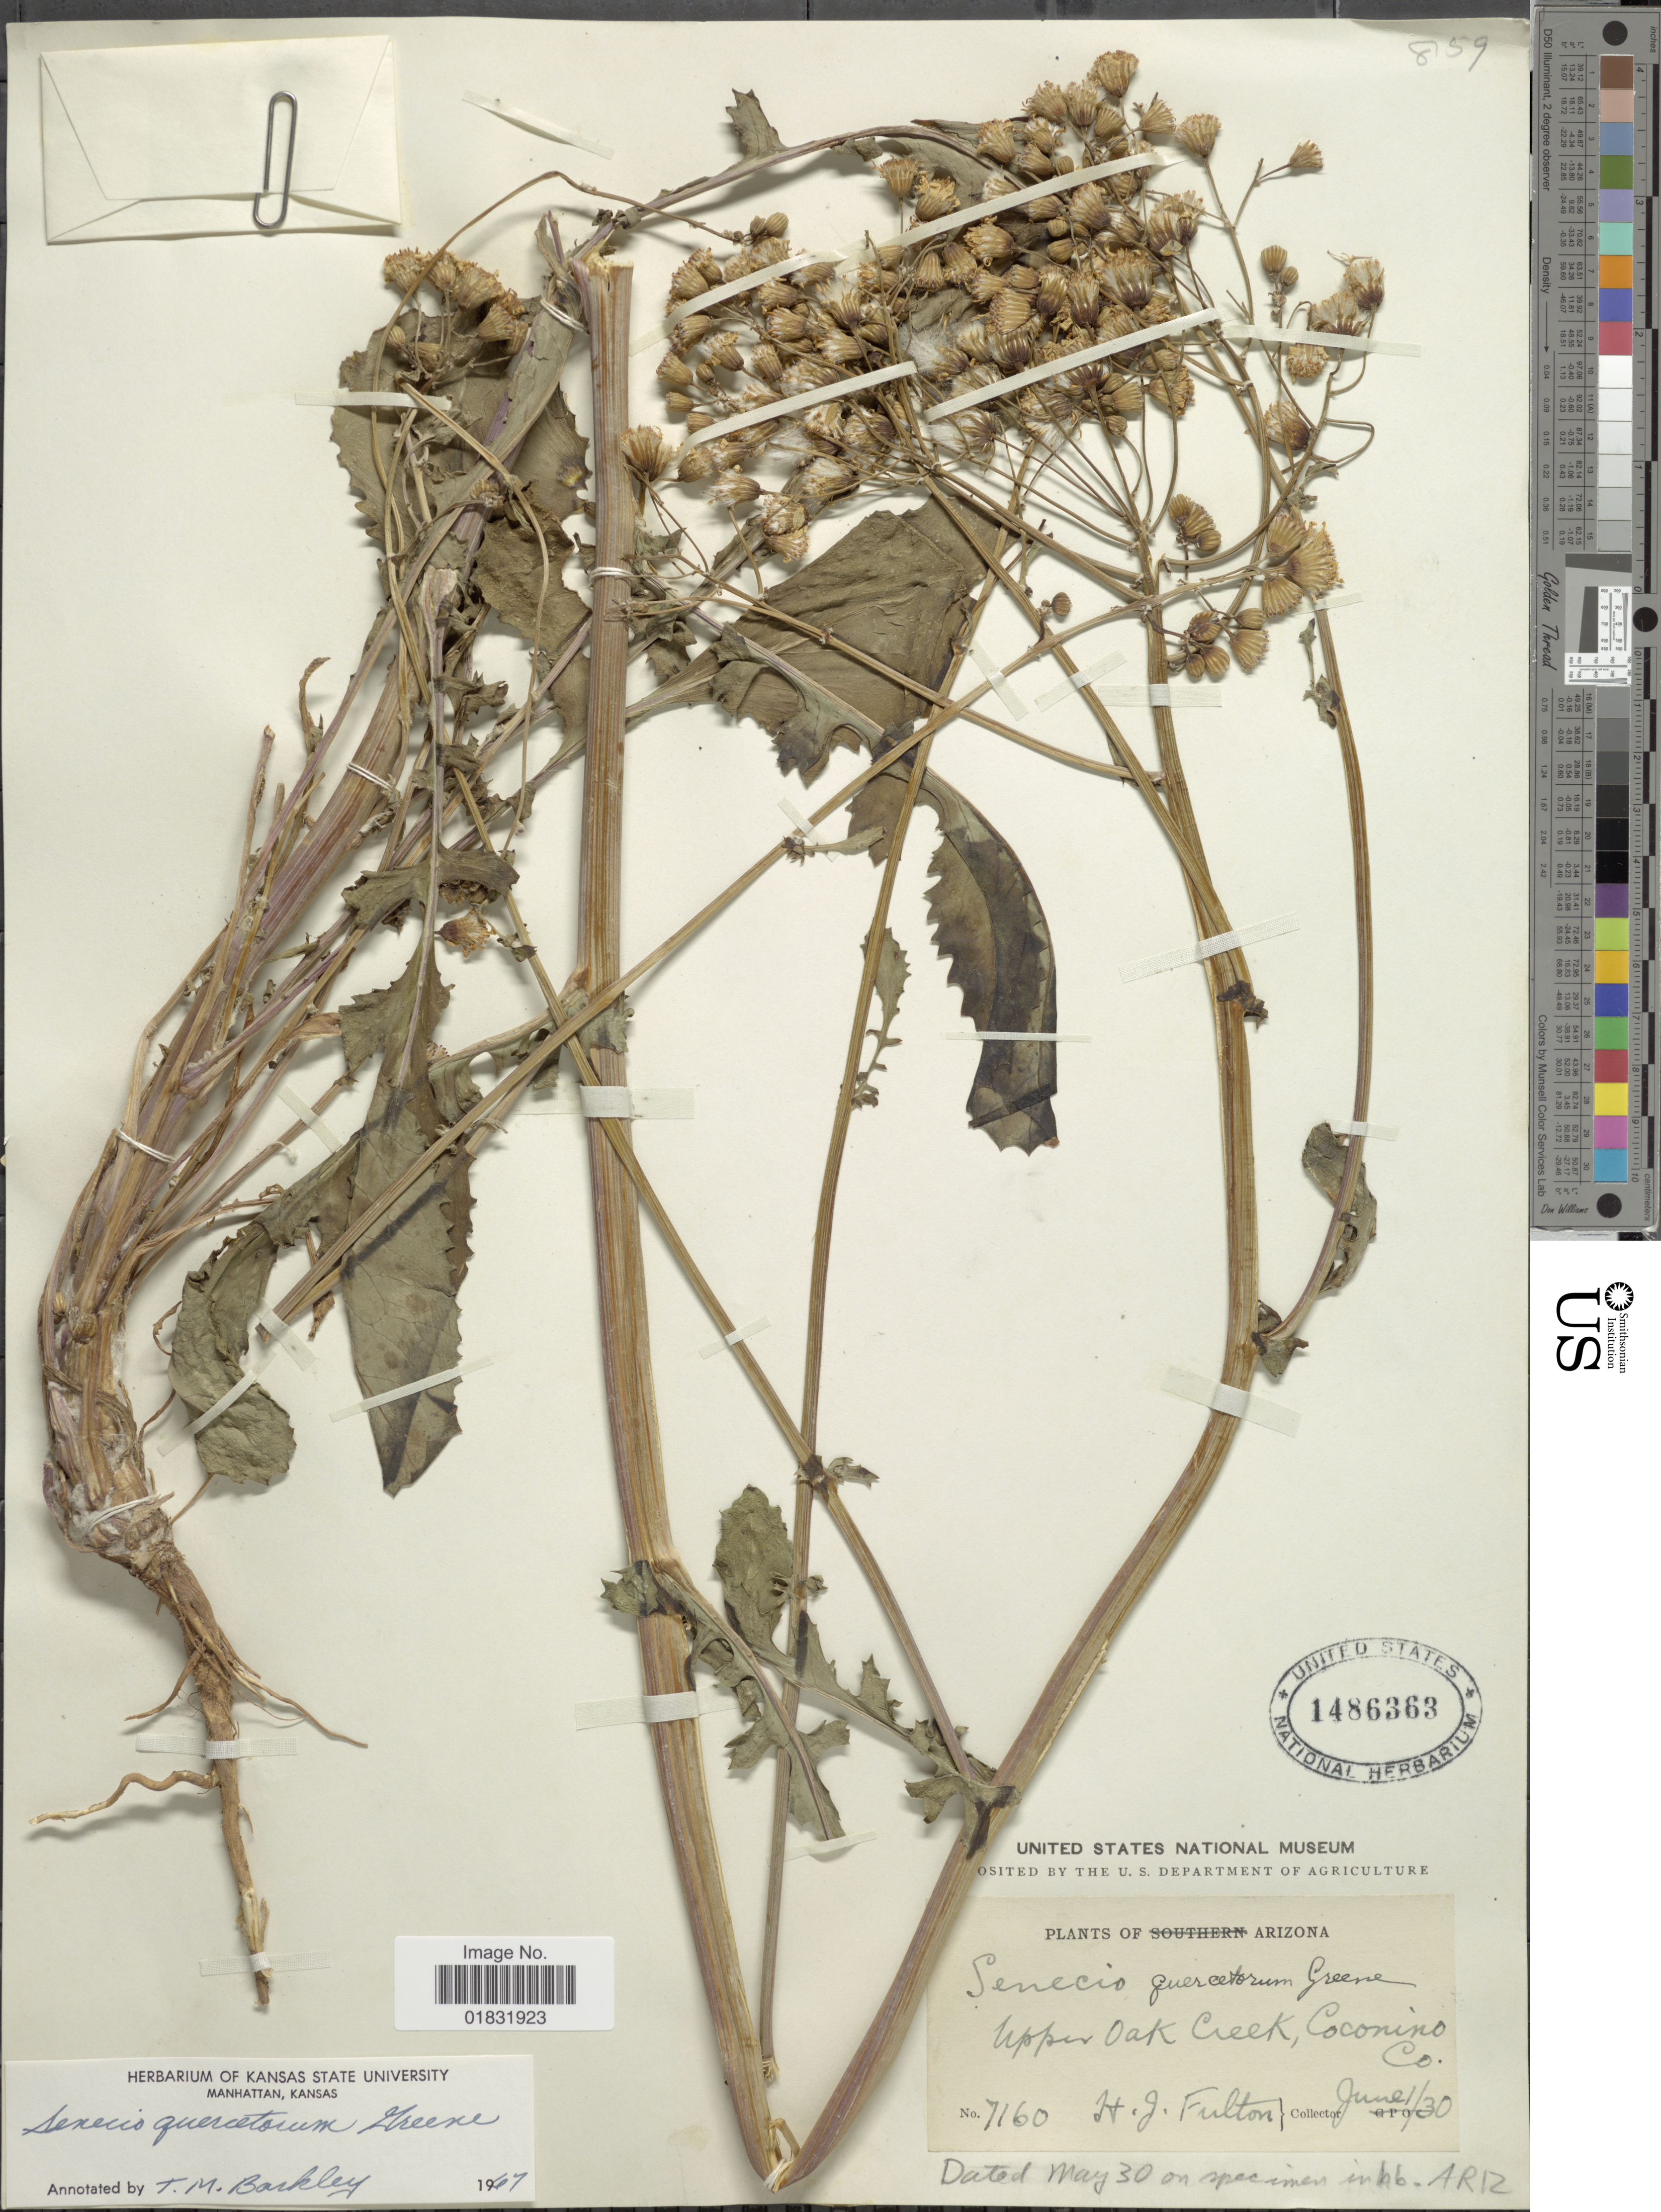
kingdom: Plantae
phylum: Tracheophyta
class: Magnoliopsida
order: Asterales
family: Asteraceae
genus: Packera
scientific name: Packera quercetorum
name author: (Greene) C. Jeffrey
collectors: H. Fulton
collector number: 7160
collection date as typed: Transcribed d/m/y: 1/6/30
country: United States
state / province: Arizona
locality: Upper oak Creek, Coconino Co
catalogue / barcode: US 1486363